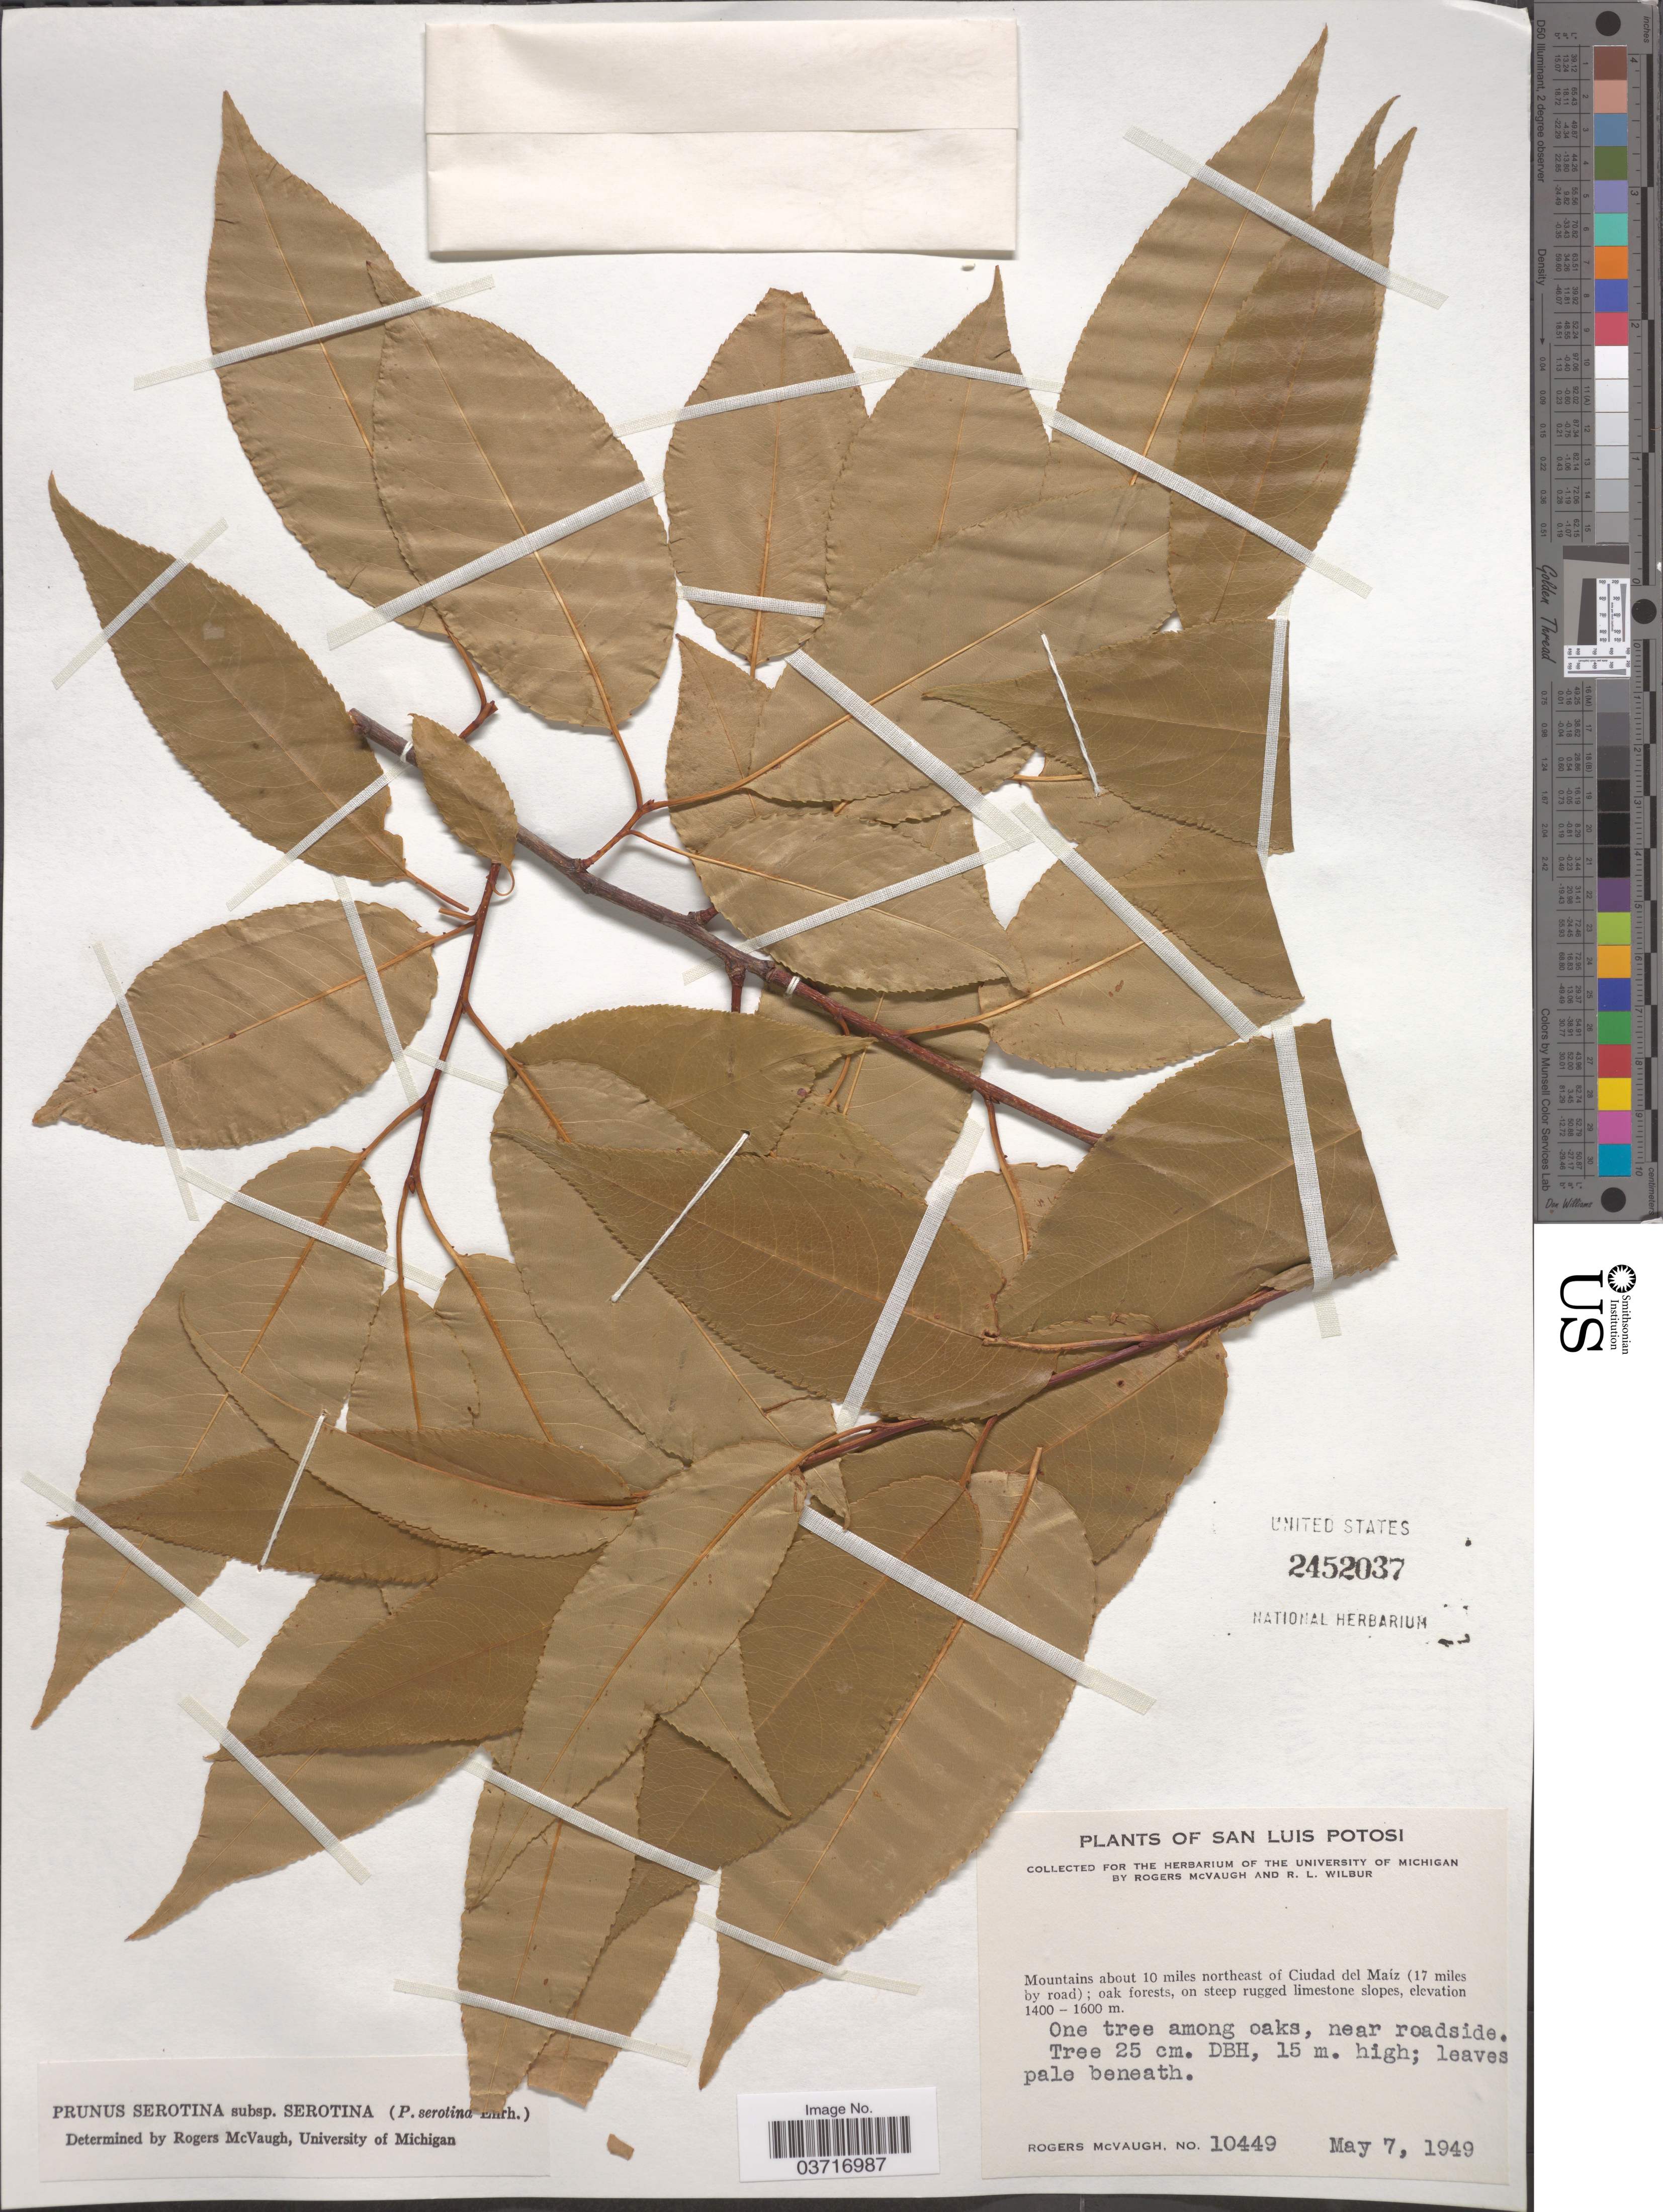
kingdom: Plantae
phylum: Tracheophyta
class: Magnoliopsida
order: Rosales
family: Rosaceae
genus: Prunus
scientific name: Prunus serotina var. serotina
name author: Ehrh.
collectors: R. McVaugh & R. L. Wilbur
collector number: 10449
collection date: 1949-05-07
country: Mexico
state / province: San Luis Potosí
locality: About 10 miles northeast of Ciudad del Maíz (17 miles by road).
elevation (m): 1400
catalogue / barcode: US 2452037